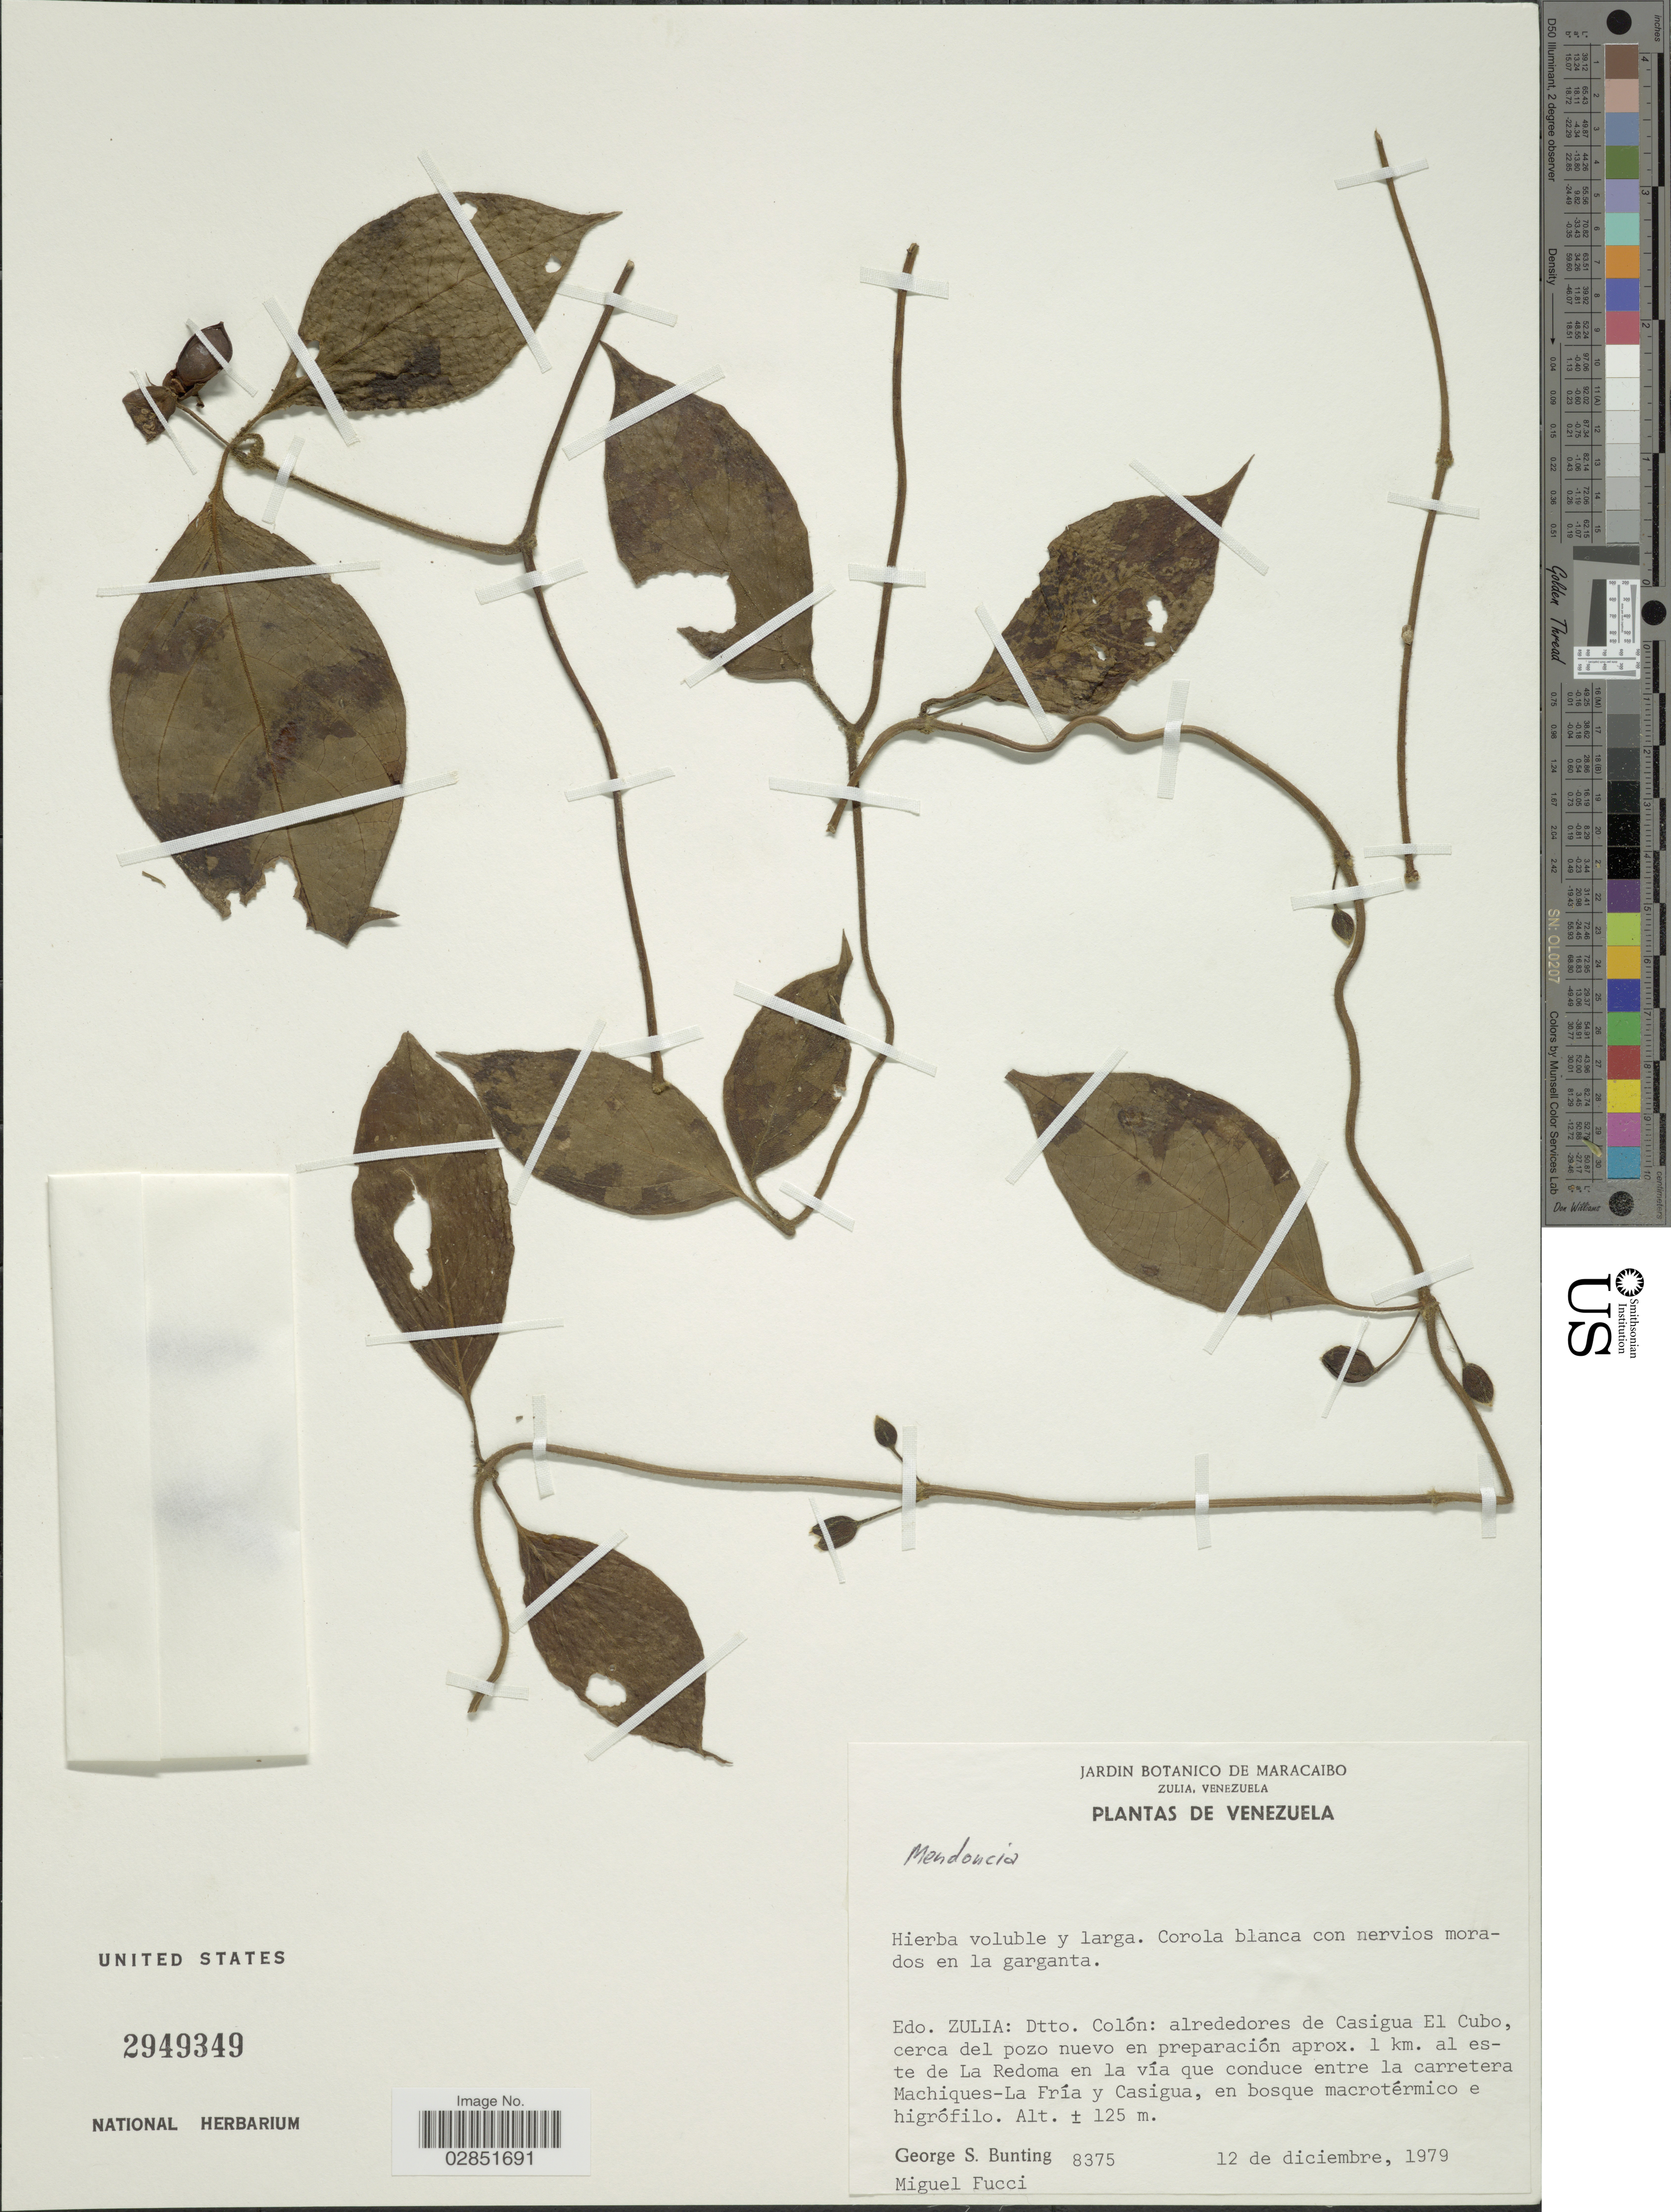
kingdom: Plantae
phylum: Tracheophyta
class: Magnoliopsida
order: Lamiales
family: Acanthaceae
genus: Mendoncia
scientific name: Mendoncia sp.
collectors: G. S. Bunting & M. Fucci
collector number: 8375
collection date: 1979-12-12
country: Venezuela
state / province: Zulia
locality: Colón: alrededores de Casigua El Cubo, cerca del pozo nuevo en preparación aprox. 1 km. al este de La Redoma en la vía que conduce entre la carretera Machiques-La Fría y Casigua.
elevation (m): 125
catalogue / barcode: US 2949349